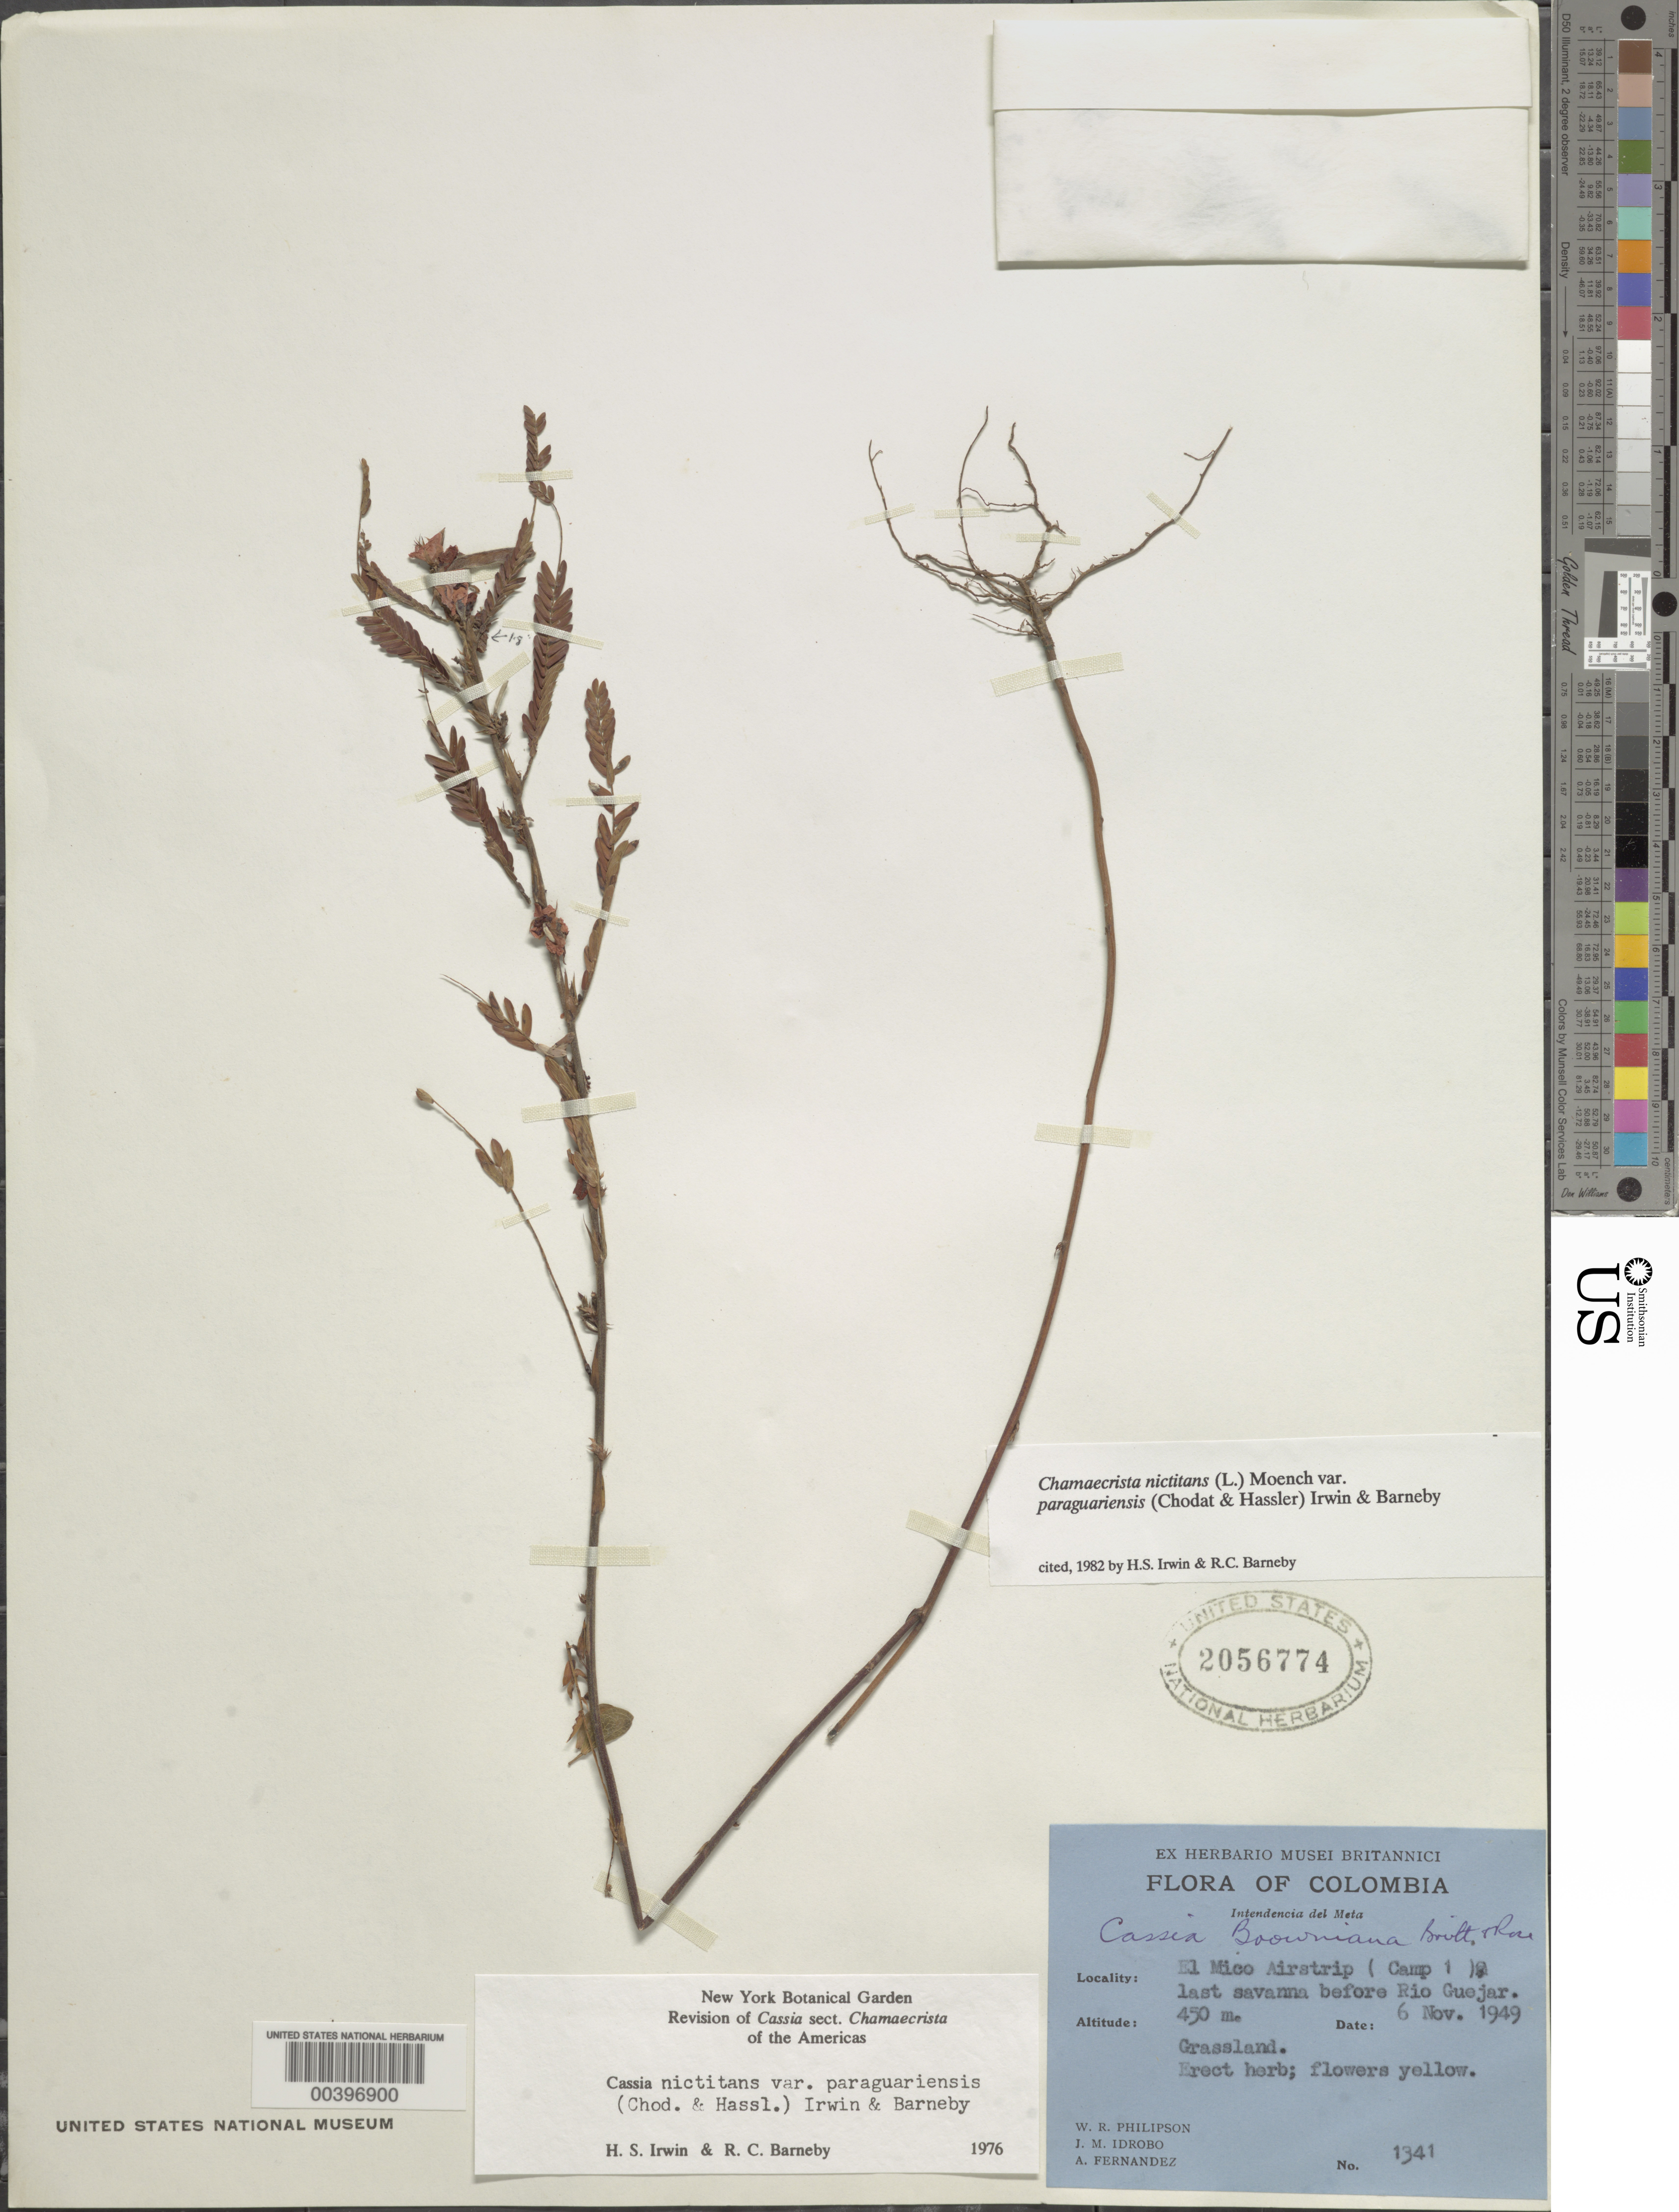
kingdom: Plantae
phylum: Tracheophyta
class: Magnoliopsida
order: Fabales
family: Fabaceae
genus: Chamaecrista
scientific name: Chamaecrista nictitans var. paraguariensis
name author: (Chodat & Hassl.) H.S. Irwin & Barneby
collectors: W. R. Philipson, J. M. Idrobo & Á. Fernández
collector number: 1341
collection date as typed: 06 Nov 1949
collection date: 1949-11-06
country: Colombia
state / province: Meta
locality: El Mico airstrip (camp 1), last savanna before Rio Guejar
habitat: Grassland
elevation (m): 450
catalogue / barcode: US 2056774